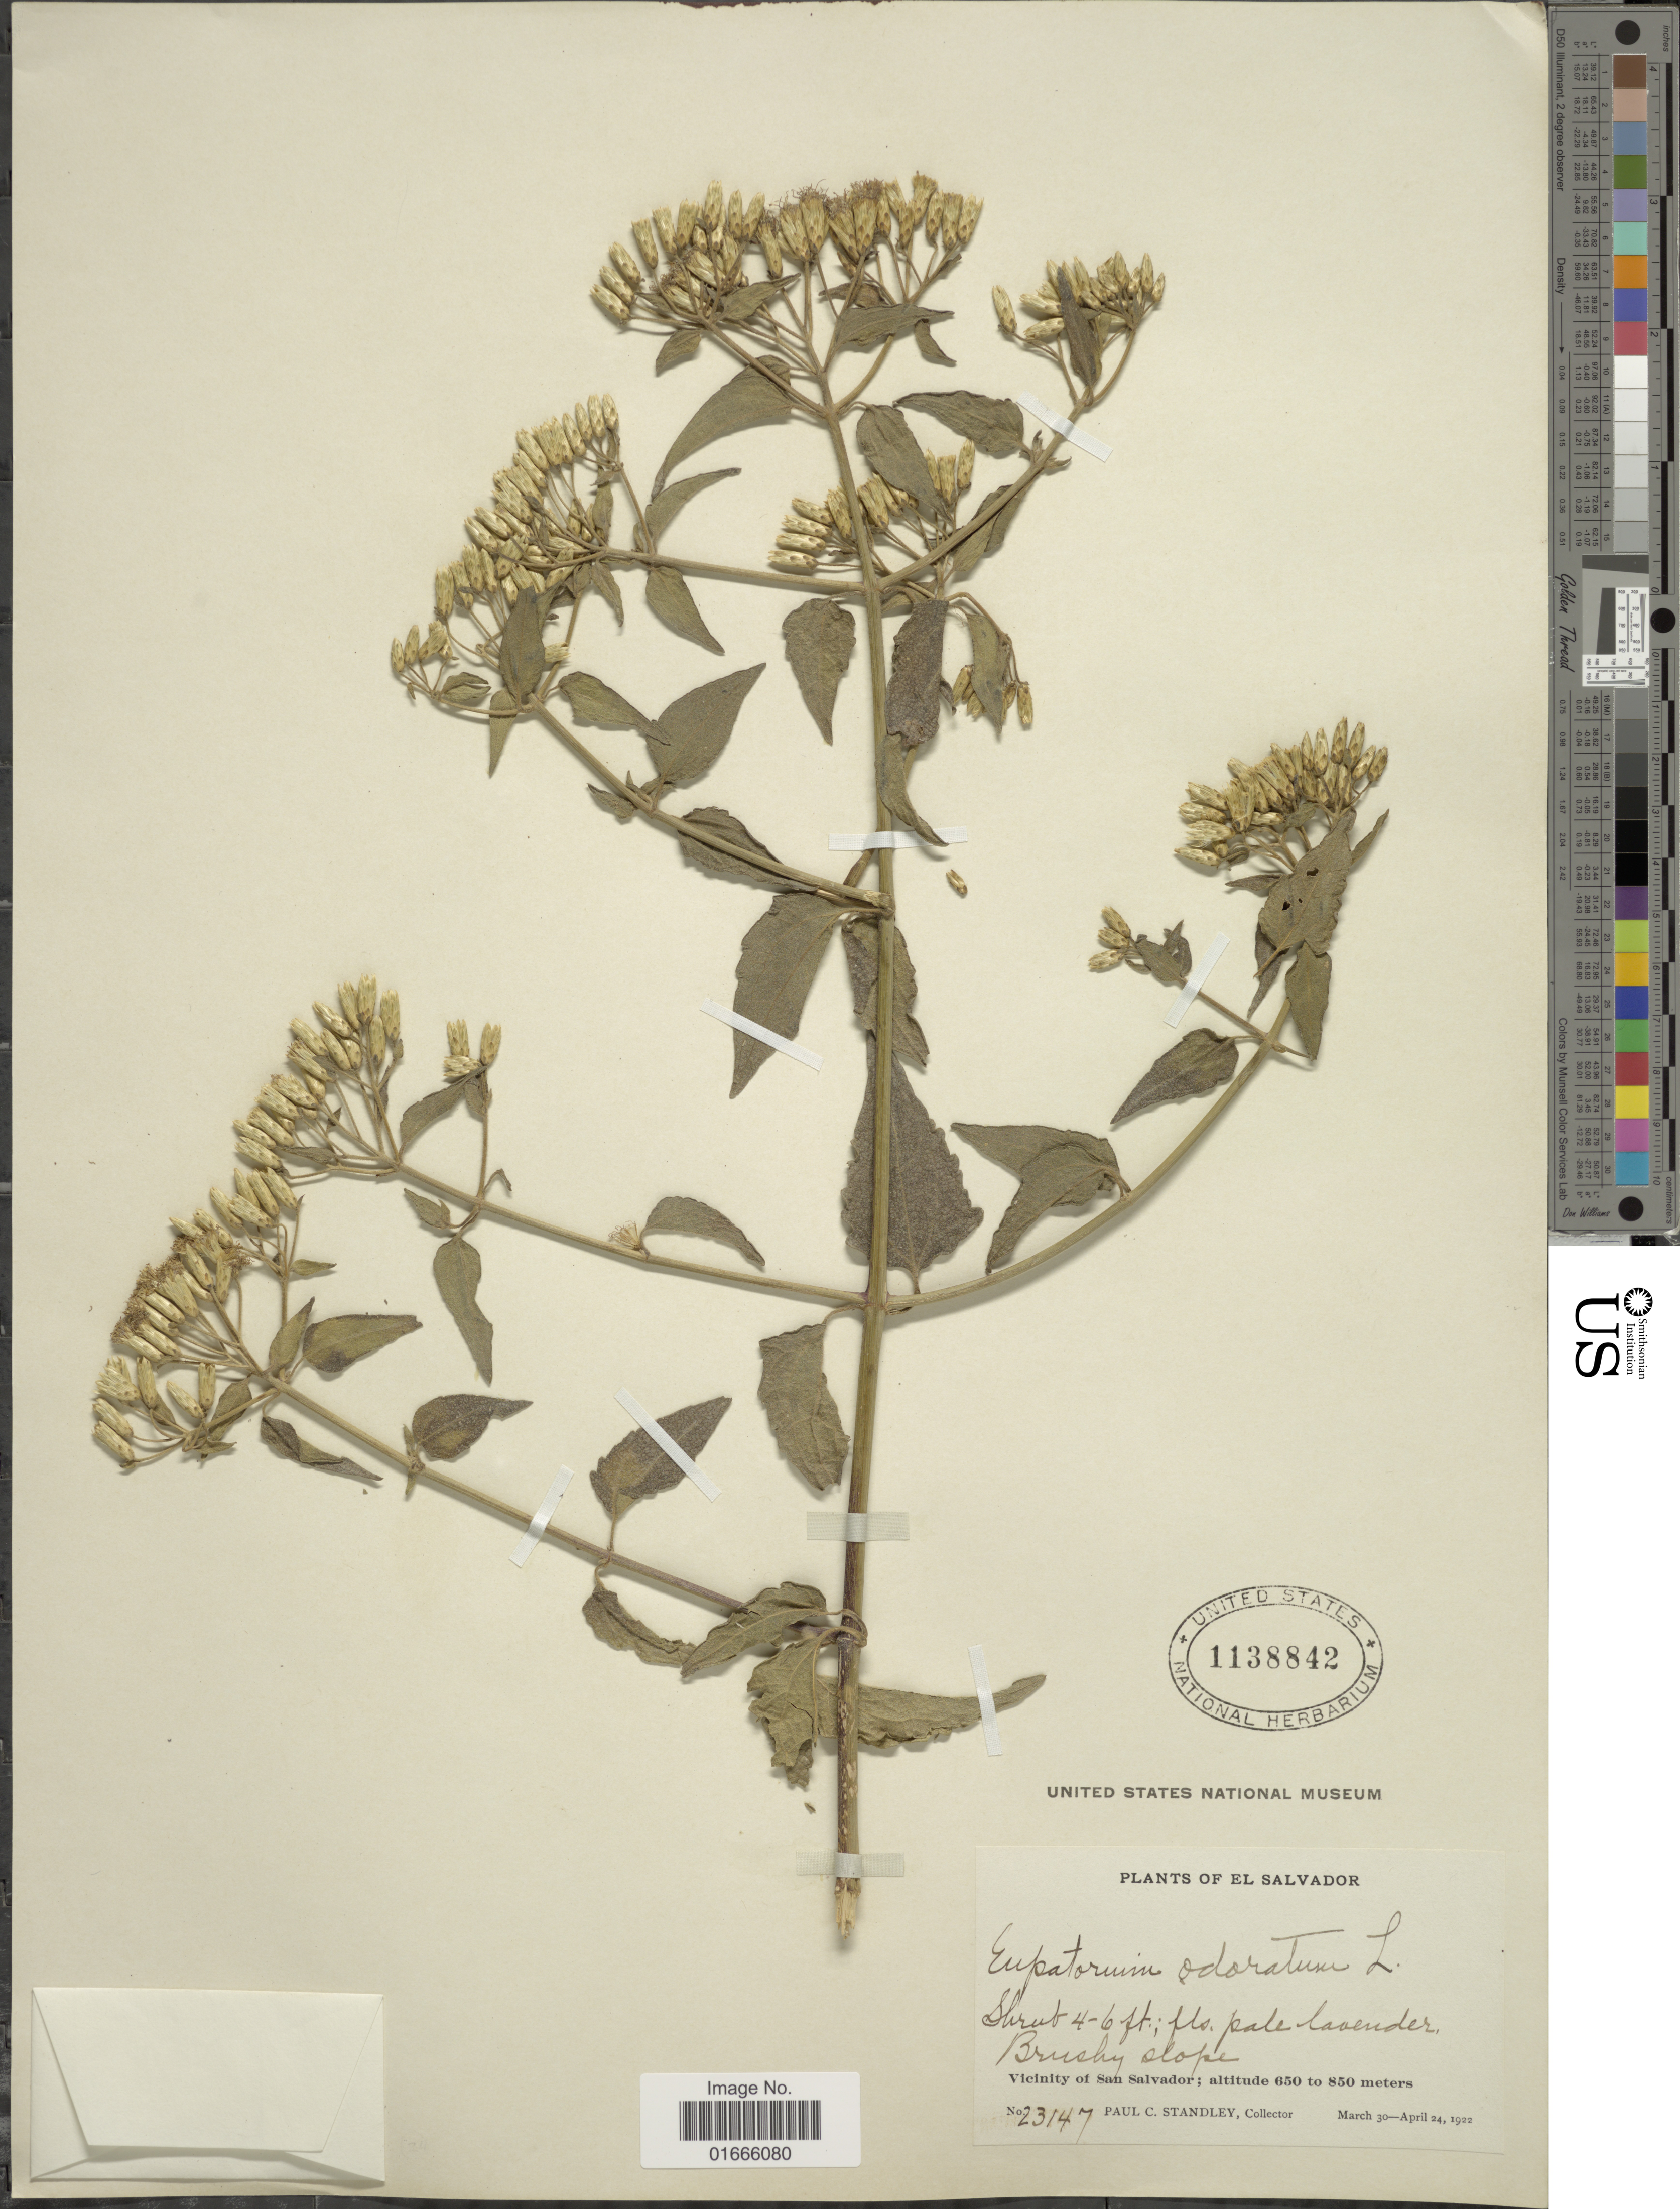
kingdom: Plantae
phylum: Tracheophyta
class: Magnoliopsida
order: Asterales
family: Asteraceae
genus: Chromolaena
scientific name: Chromolaena odorata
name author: (L.) R.M. King & H. Rob.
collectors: P. C. Standley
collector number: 23147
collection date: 1922-03-30/1922-04-24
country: El Salvador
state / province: San Salvador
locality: Vicinity of San Salvador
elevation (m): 650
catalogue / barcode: US 1138842